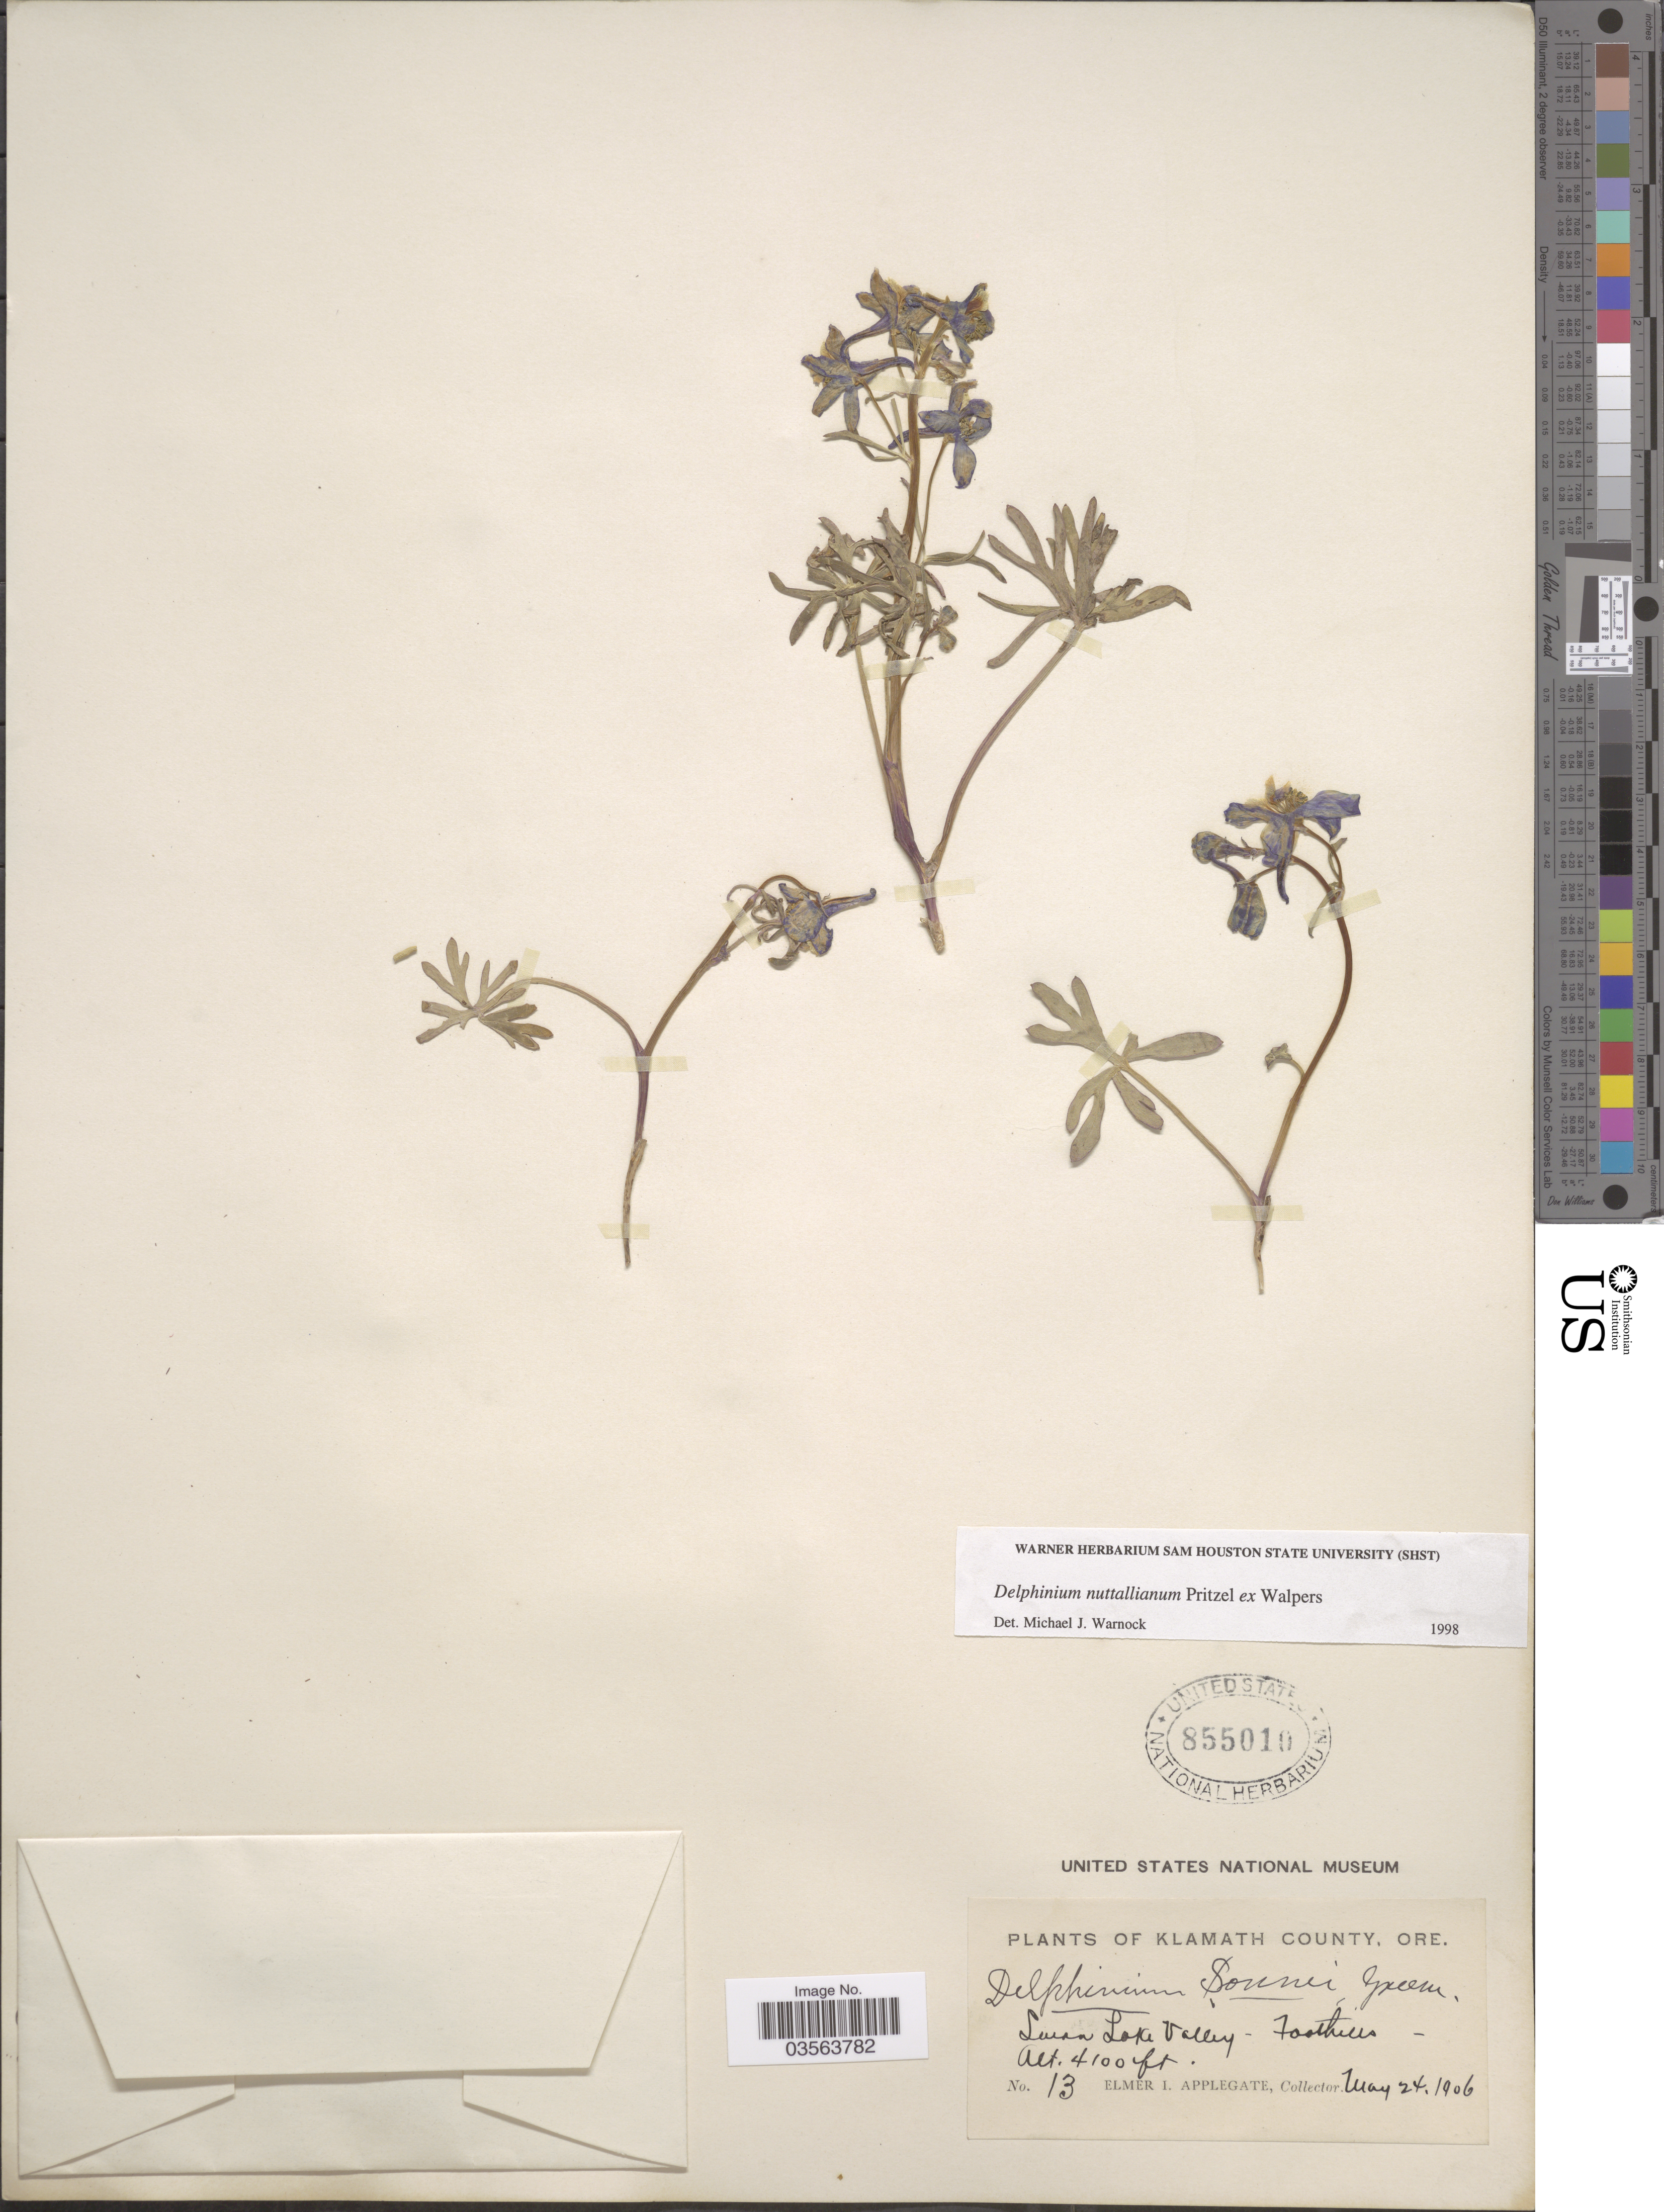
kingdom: Plantae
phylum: Tracheophyta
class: Magnoliopsida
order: Ranunculales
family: Ranunculaceae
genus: Delphinium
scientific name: Delphinium nuttallianum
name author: E. Pritz. ex Walpers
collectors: E. I. Applegate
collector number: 13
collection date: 1906-05-24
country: United States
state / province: Oregon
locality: Klamath County. Susan Lake Valley - Foothills.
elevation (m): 1250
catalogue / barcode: US 855010